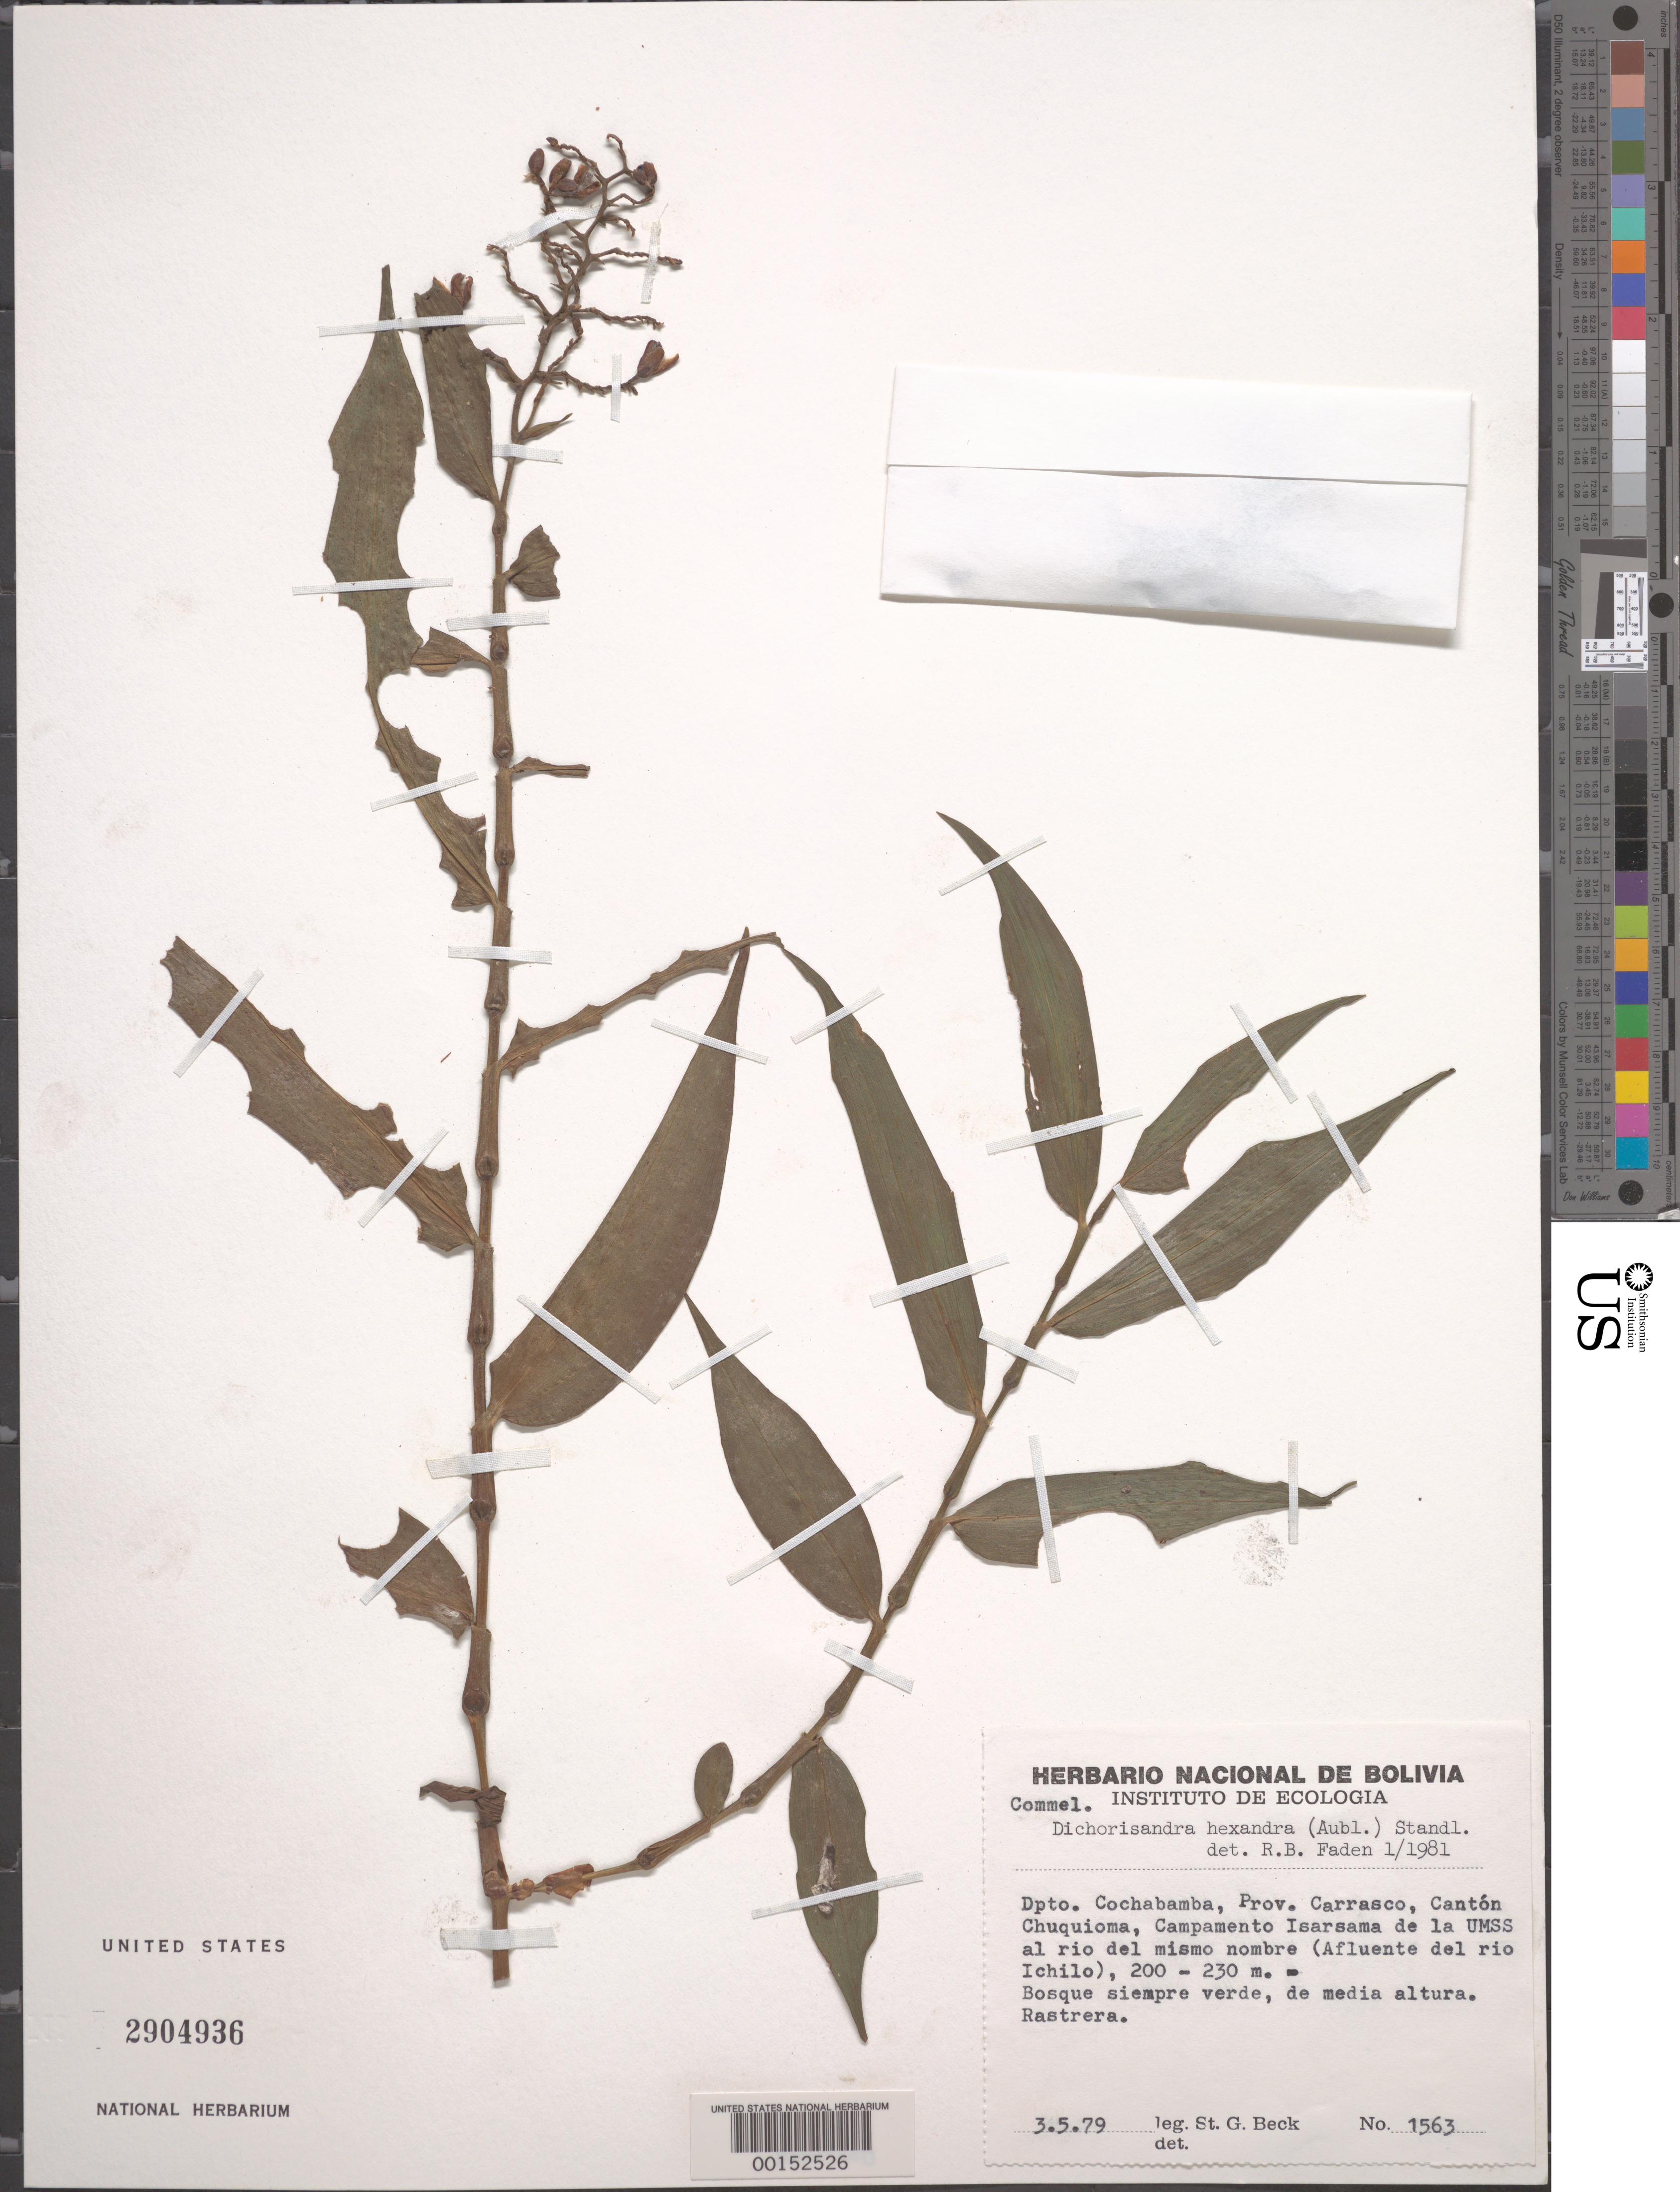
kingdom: Plantae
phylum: Tracheophyta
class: Liliopsida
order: Commelinales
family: Commelinaceae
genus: Dichorisandra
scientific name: Dichorisandra hexandra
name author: (Aubl.) Standl.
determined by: Faden, Robert B., (US), Smithsonian Institution - National Museum of Natural History (UNITED STATES)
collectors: S. G. Beck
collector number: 1563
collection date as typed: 03 May 1979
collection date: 1979-05-03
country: Bolivia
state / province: Cochabamba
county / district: Carrasco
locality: Canton Chuquioma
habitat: Evergreen forest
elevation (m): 200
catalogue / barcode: US 2904936